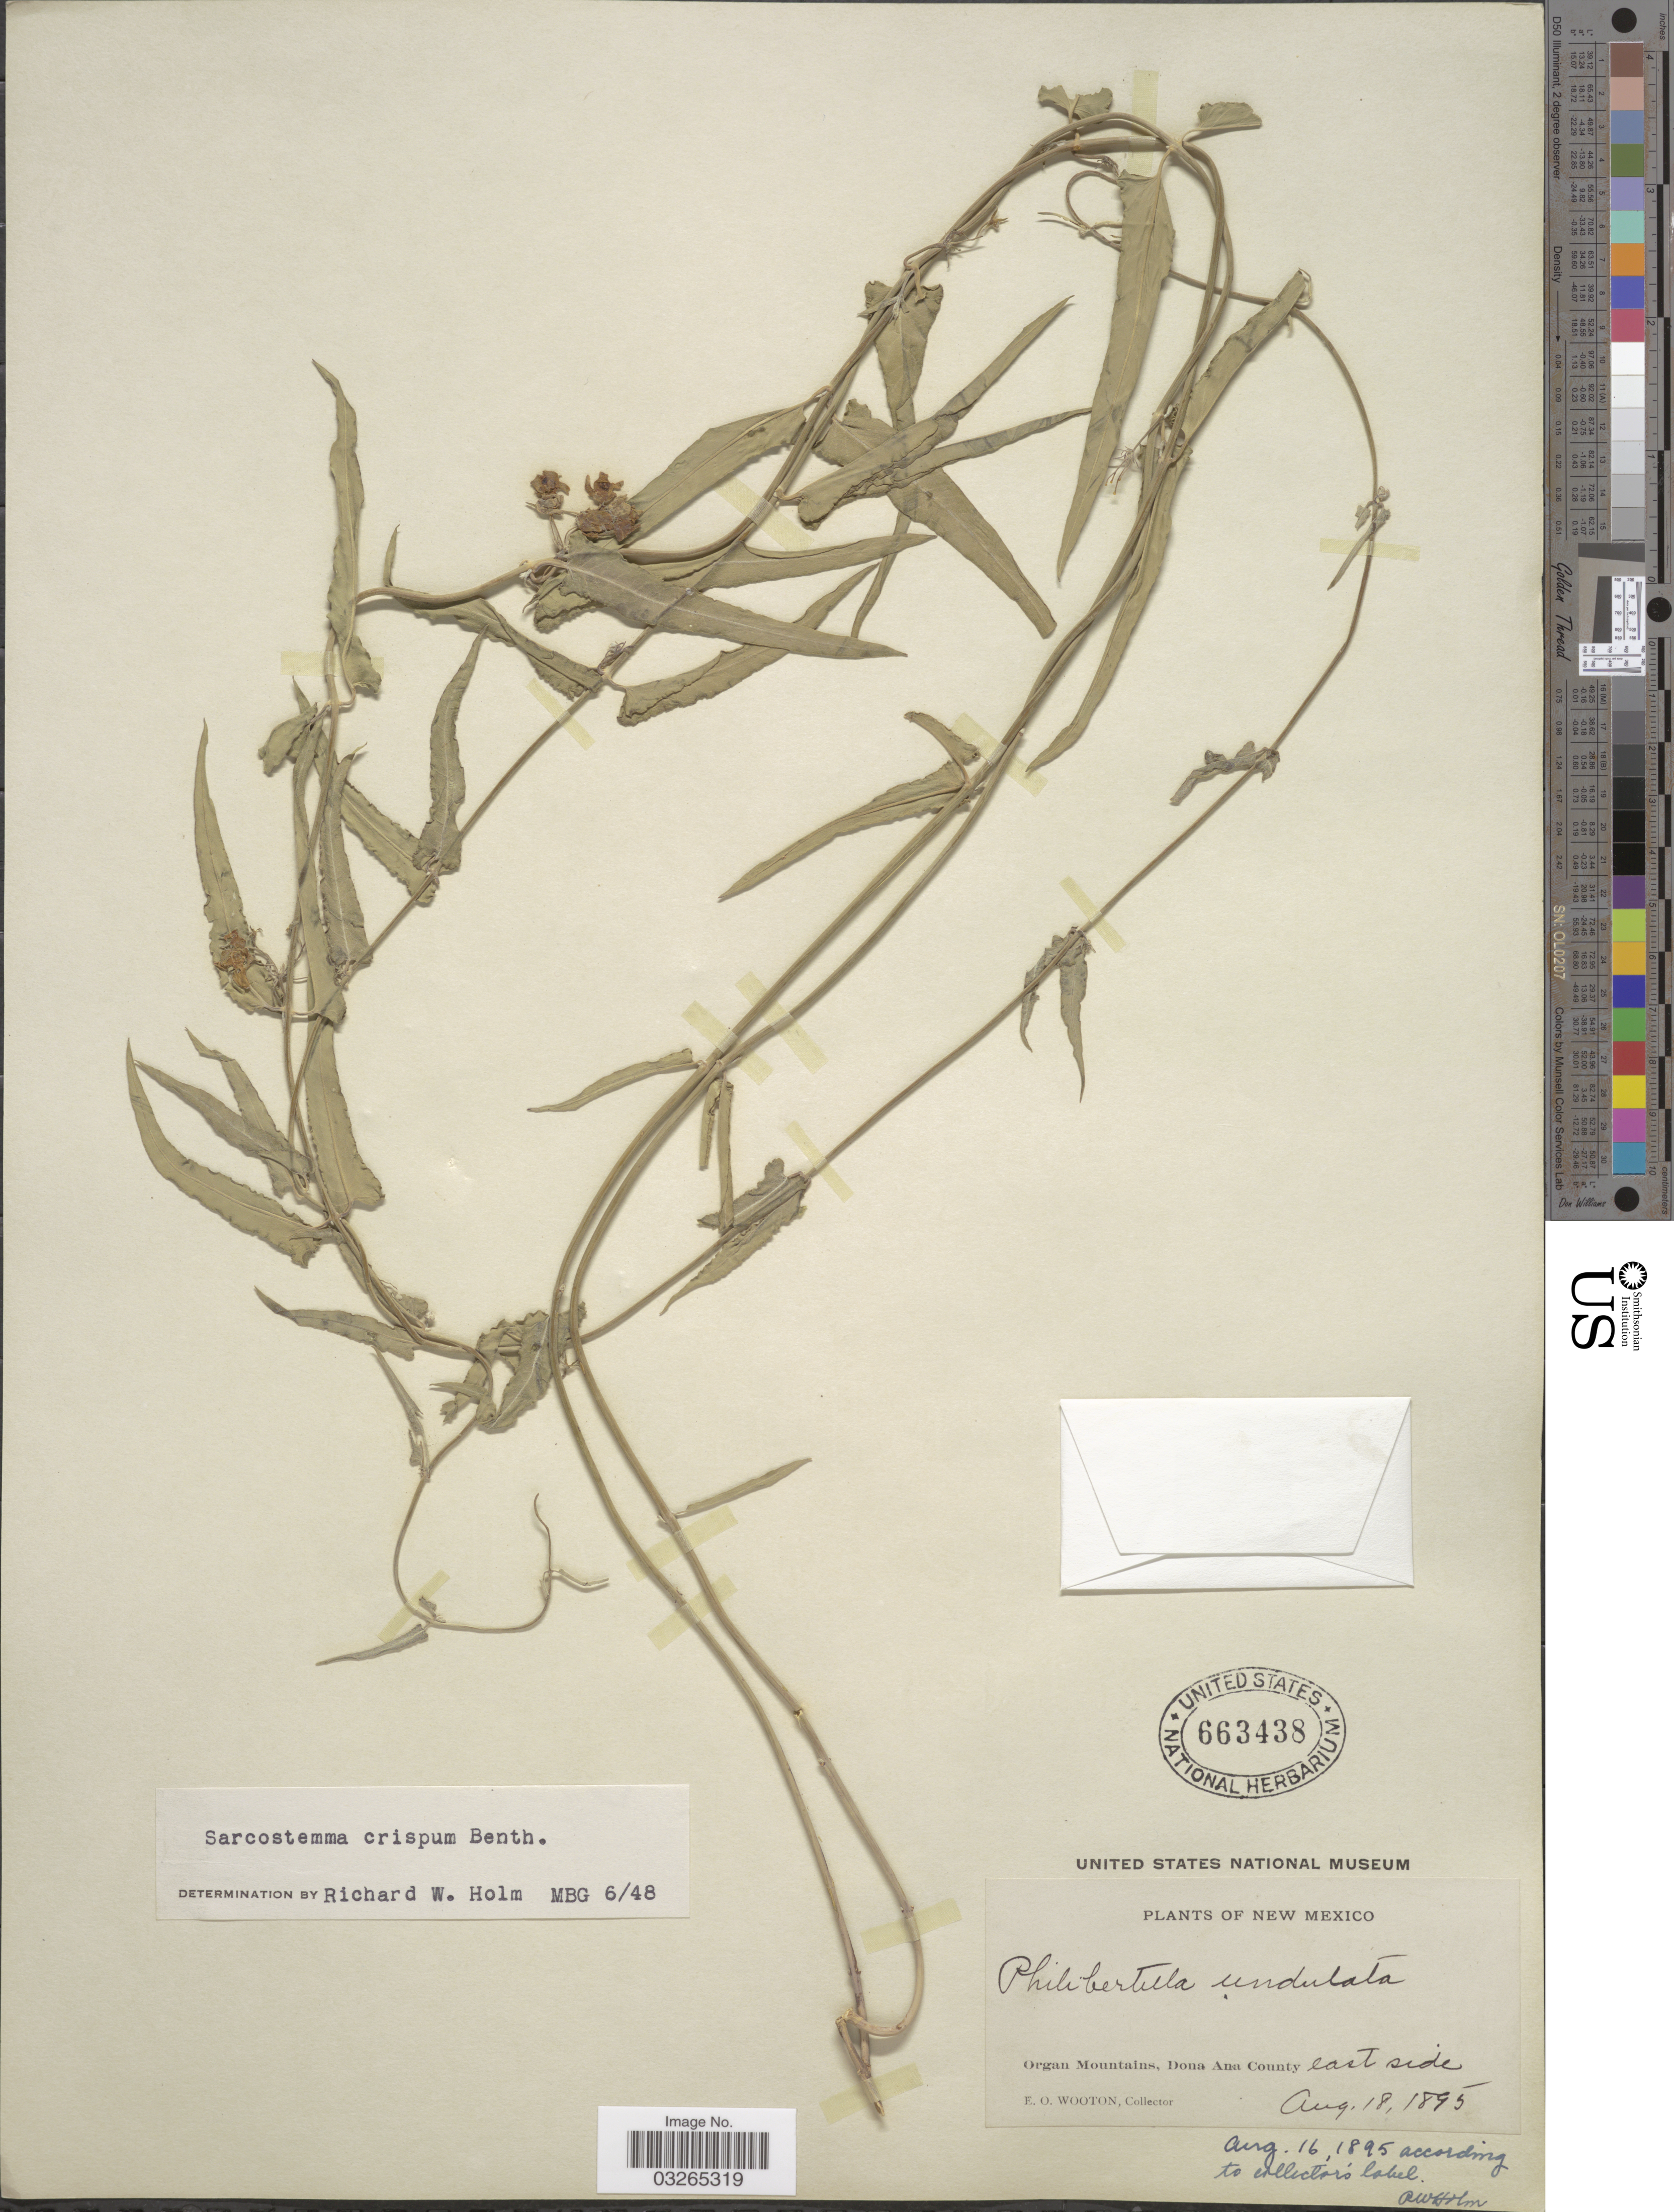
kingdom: Plantae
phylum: Tracheophyta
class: Magnoliopsida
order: Gentianales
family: Apocynaceae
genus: Sarcostemma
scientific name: Sarcostemma crispum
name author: Benth.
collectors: E. O. Wooton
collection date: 1895-08-18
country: United States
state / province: New Mexico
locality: Organ Mountains, Dona Ana County, east side.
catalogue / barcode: US 663438